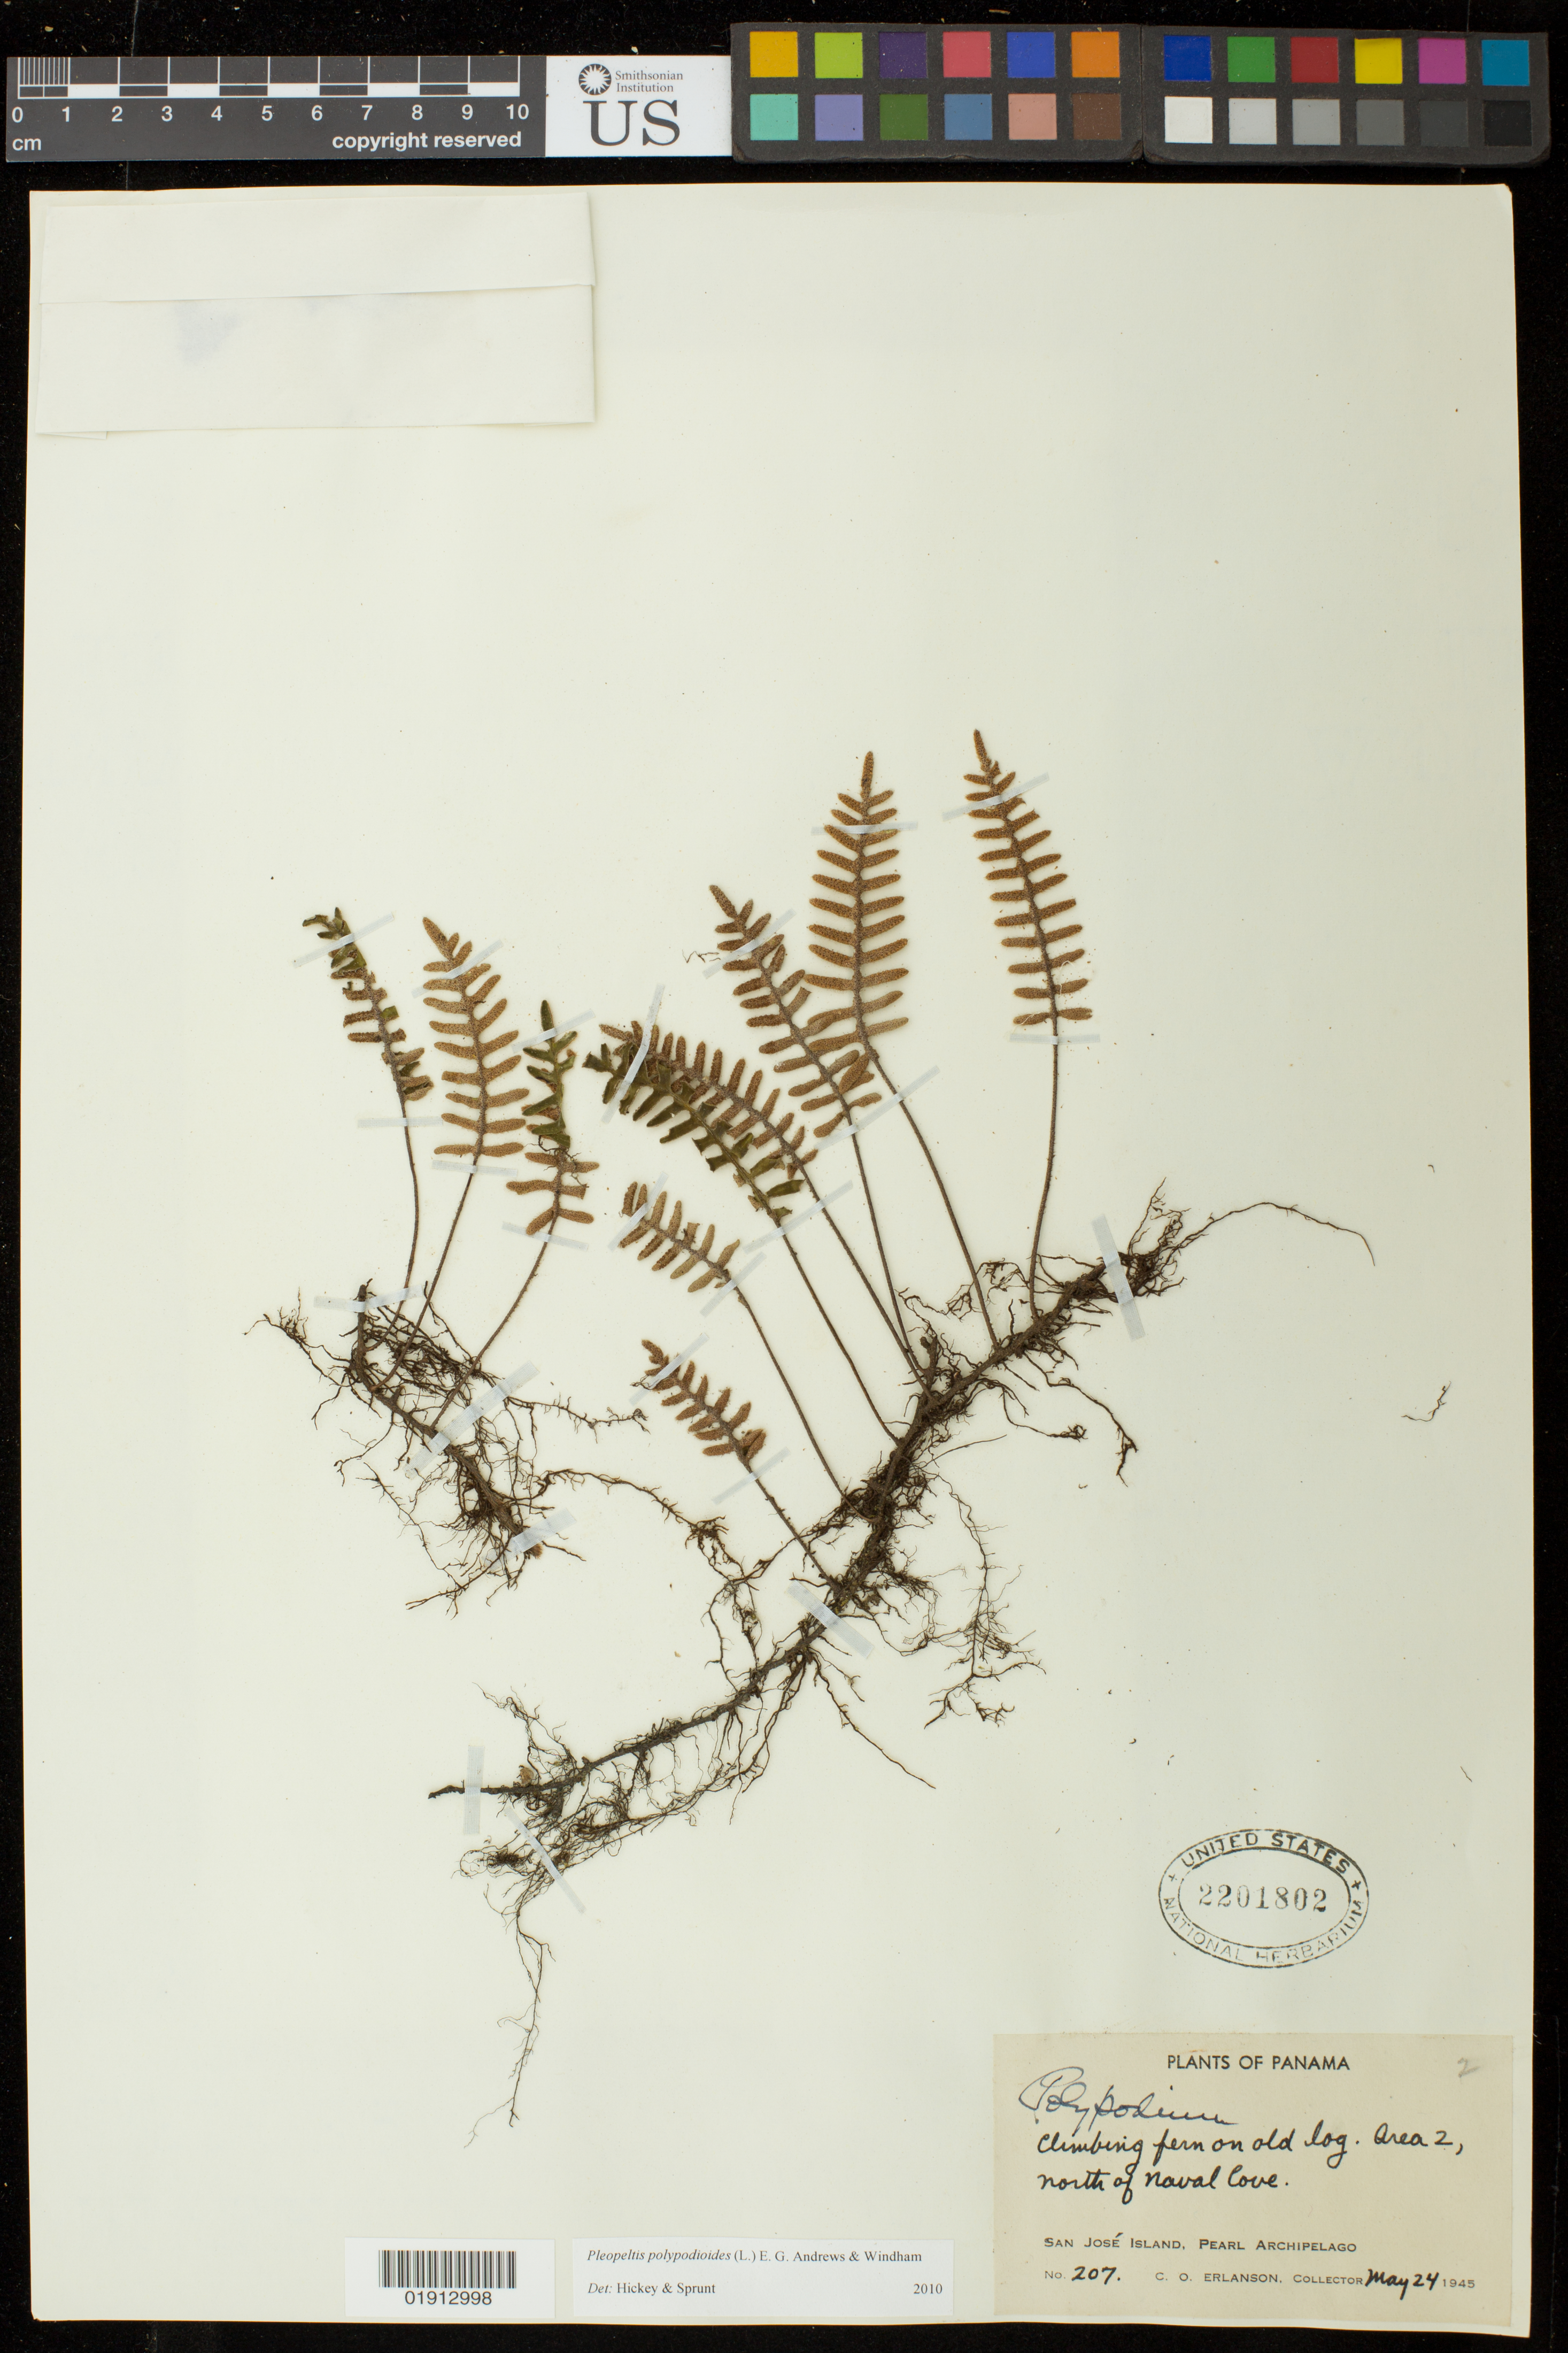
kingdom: Plantae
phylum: Tracheophyta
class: Polypodiopsida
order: Polypodiales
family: Polypodiaceae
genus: Pleopeltis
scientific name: Pleopeltis polypodioides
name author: (L.) E.G. Andrews & Windham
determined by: Hickey, R. J.; Sprunt, S. V.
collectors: C. O. Erlanson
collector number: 207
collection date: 1945-05-24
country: Panama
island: Perlas Is.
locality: Area 2, north of Naval Cove, San José, Pearl Archipelago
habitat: On old log.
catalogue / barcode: US 2201802